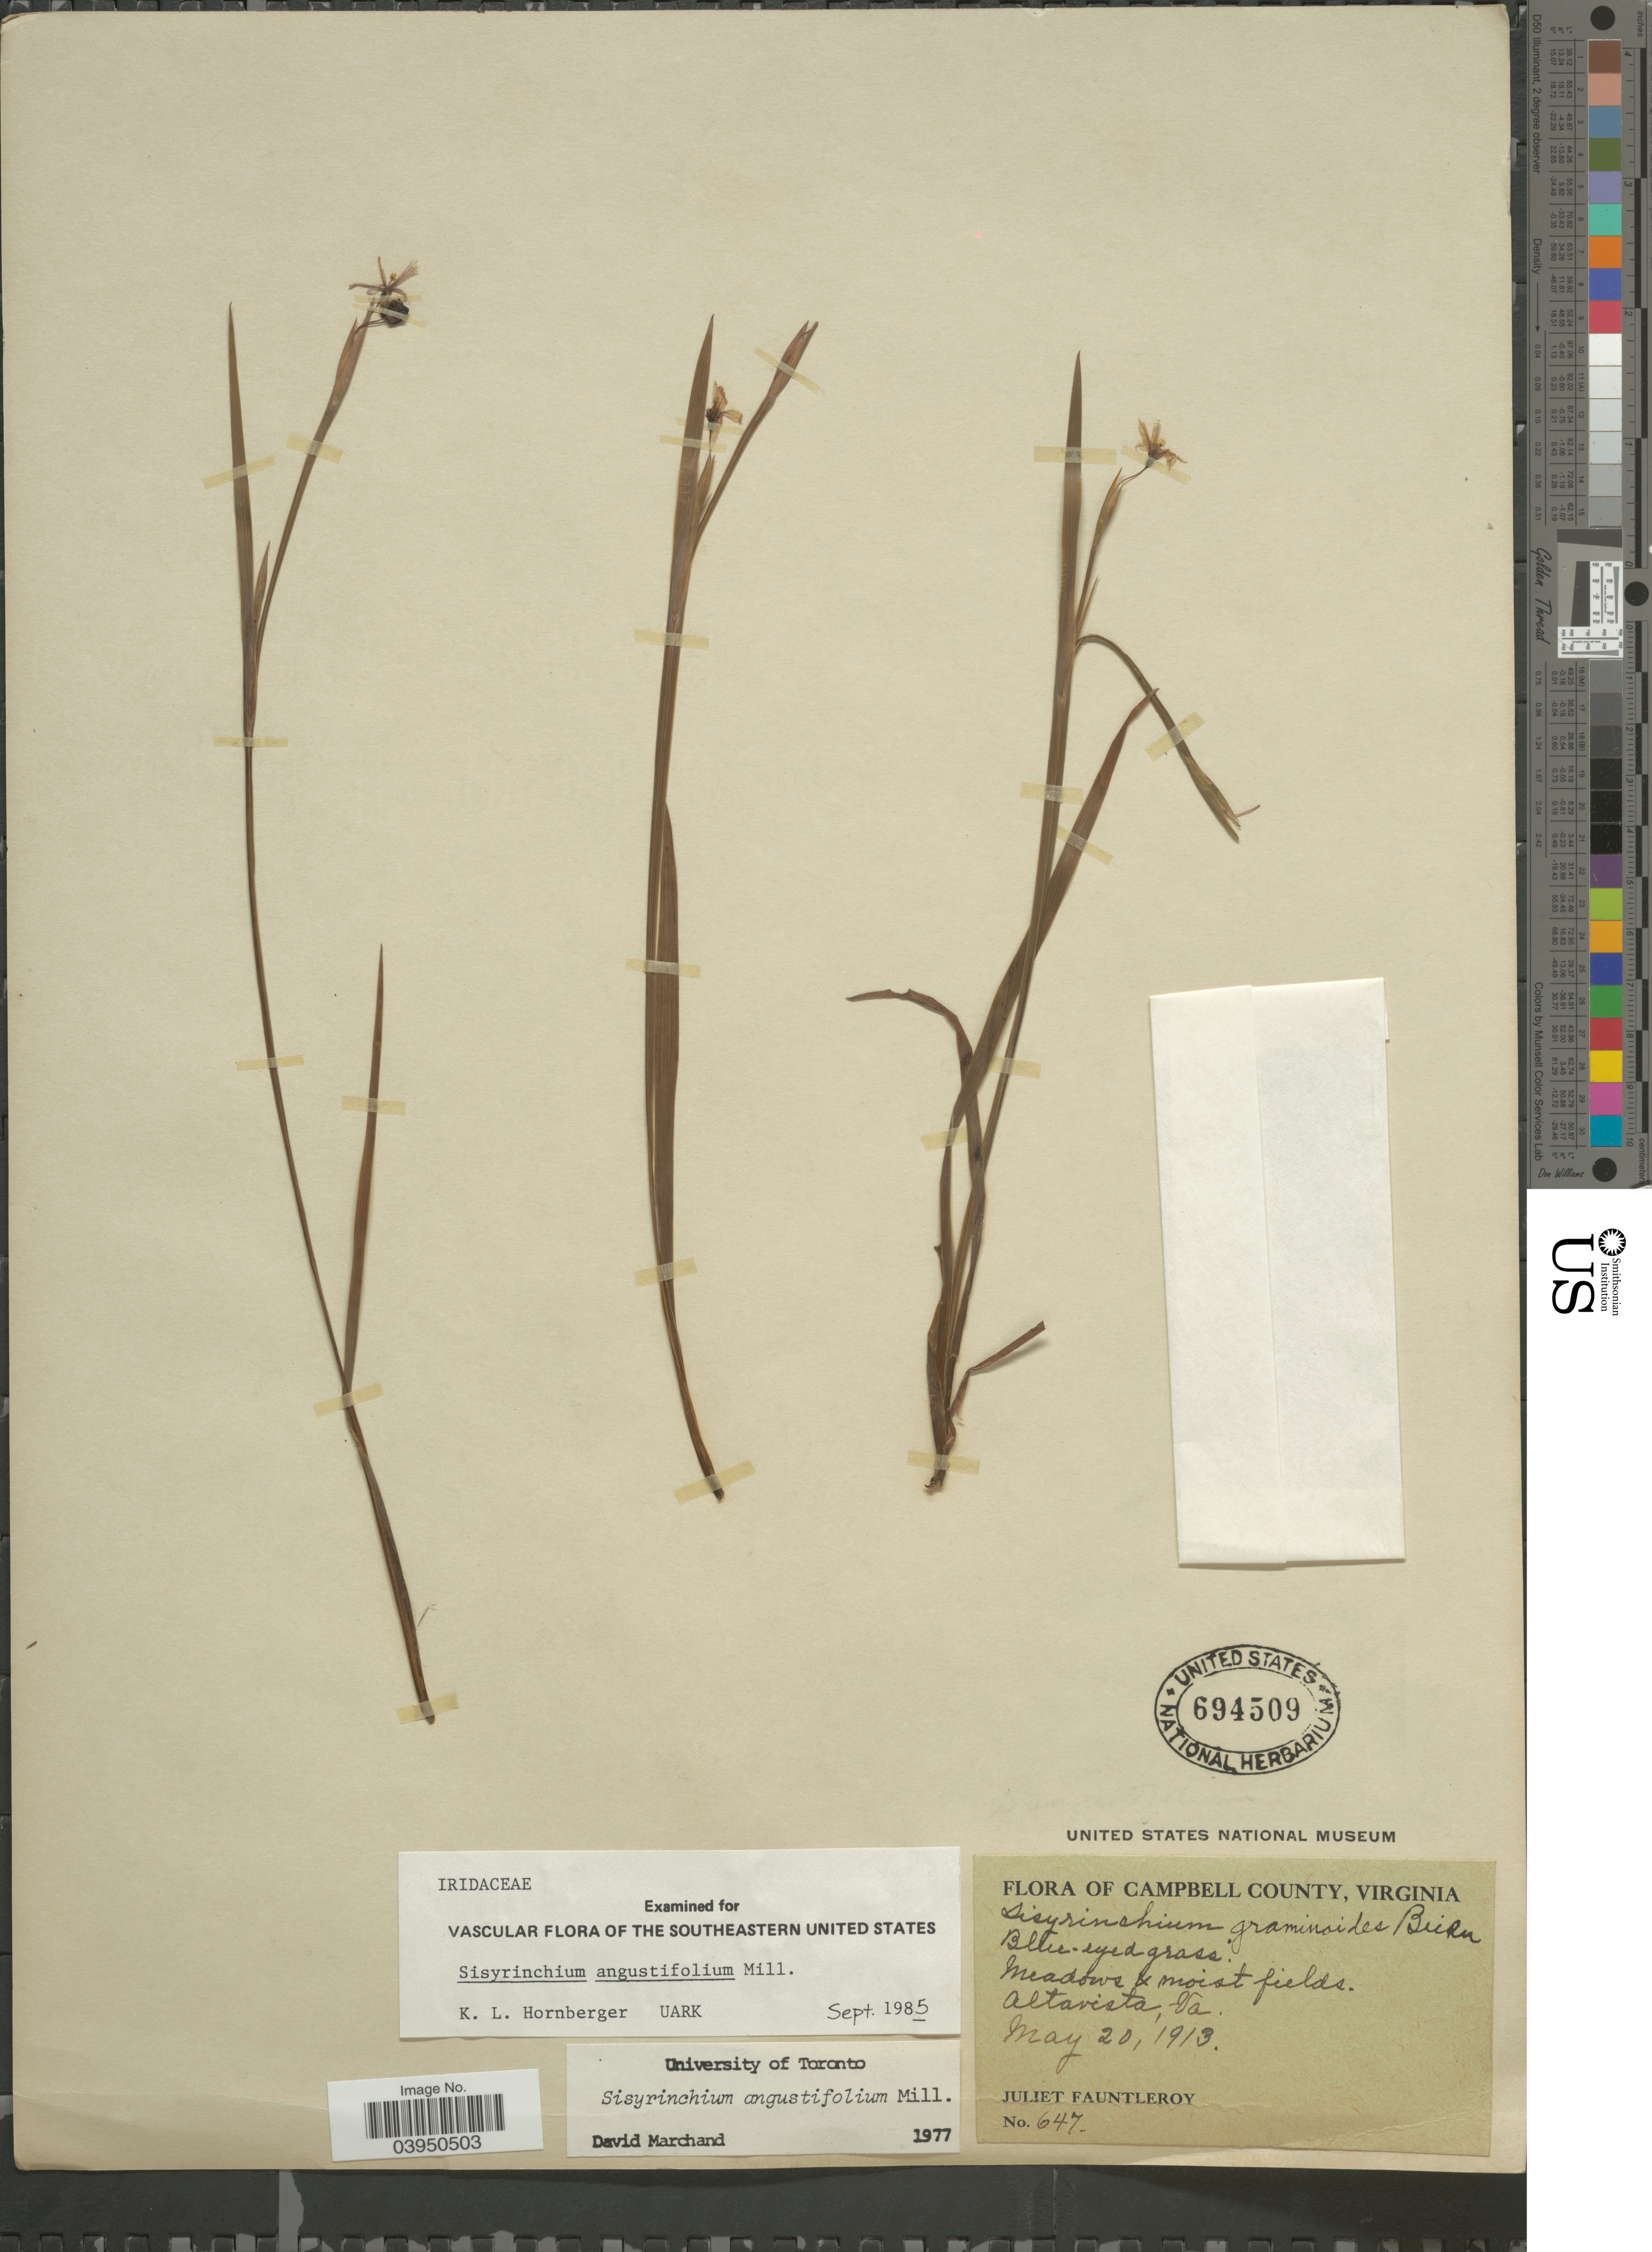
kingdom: Plantae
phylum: Tracheophyta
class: Liliopsida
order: Asparagales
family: Iridaceae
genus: Sisyrinchium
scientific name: Sisyrinchium angustifolium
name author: Mill.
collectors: J. Fauntleroy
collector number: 647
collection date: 1913-05-20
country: United States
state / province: Virginia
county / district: Campbell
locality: Campbell County. Altavista.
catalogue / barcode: US 694509